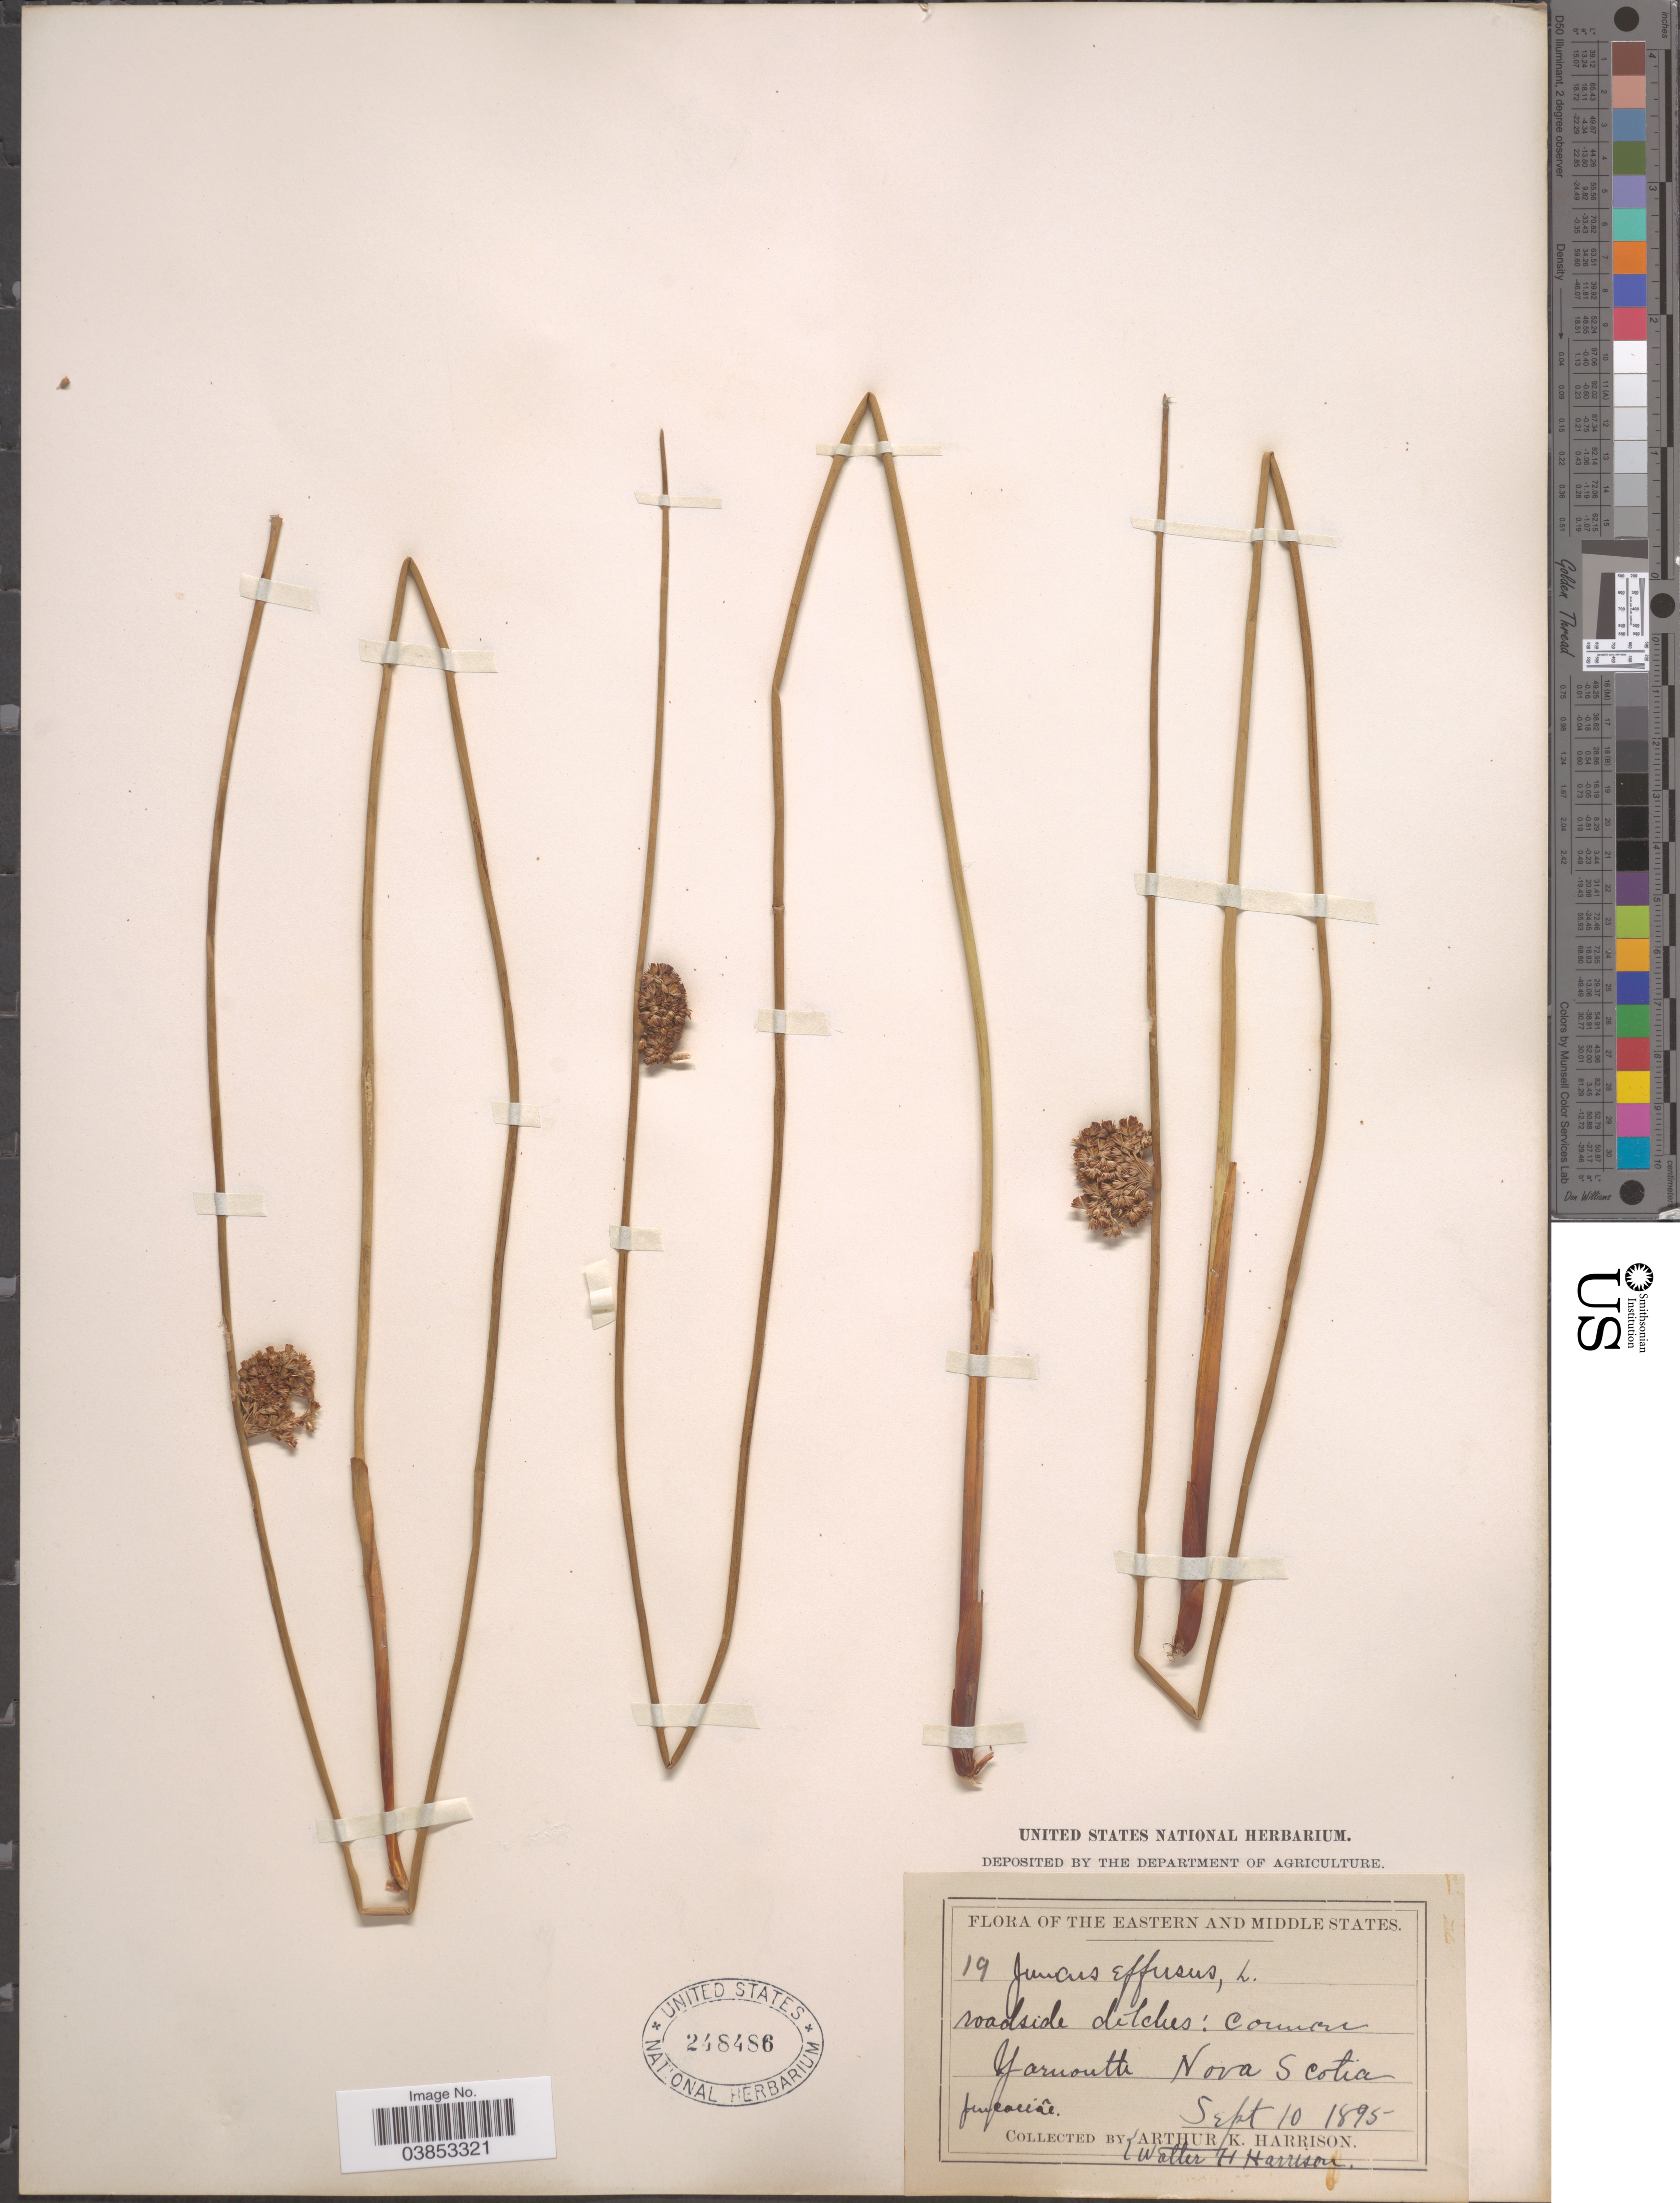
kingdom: Plantae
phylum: Tracheophyta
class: Liliopsida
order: Poales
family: Juncaceae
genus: Juncus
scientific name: Juncus effusus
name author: L.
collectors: A. K. Harrison & W. H. Harrison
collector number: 19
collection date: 1895-09-10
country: Canada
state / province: Nova Scotia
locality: Eastern and Middle States. Roadside ditches: common Yarmouth.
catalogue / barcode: US 248486